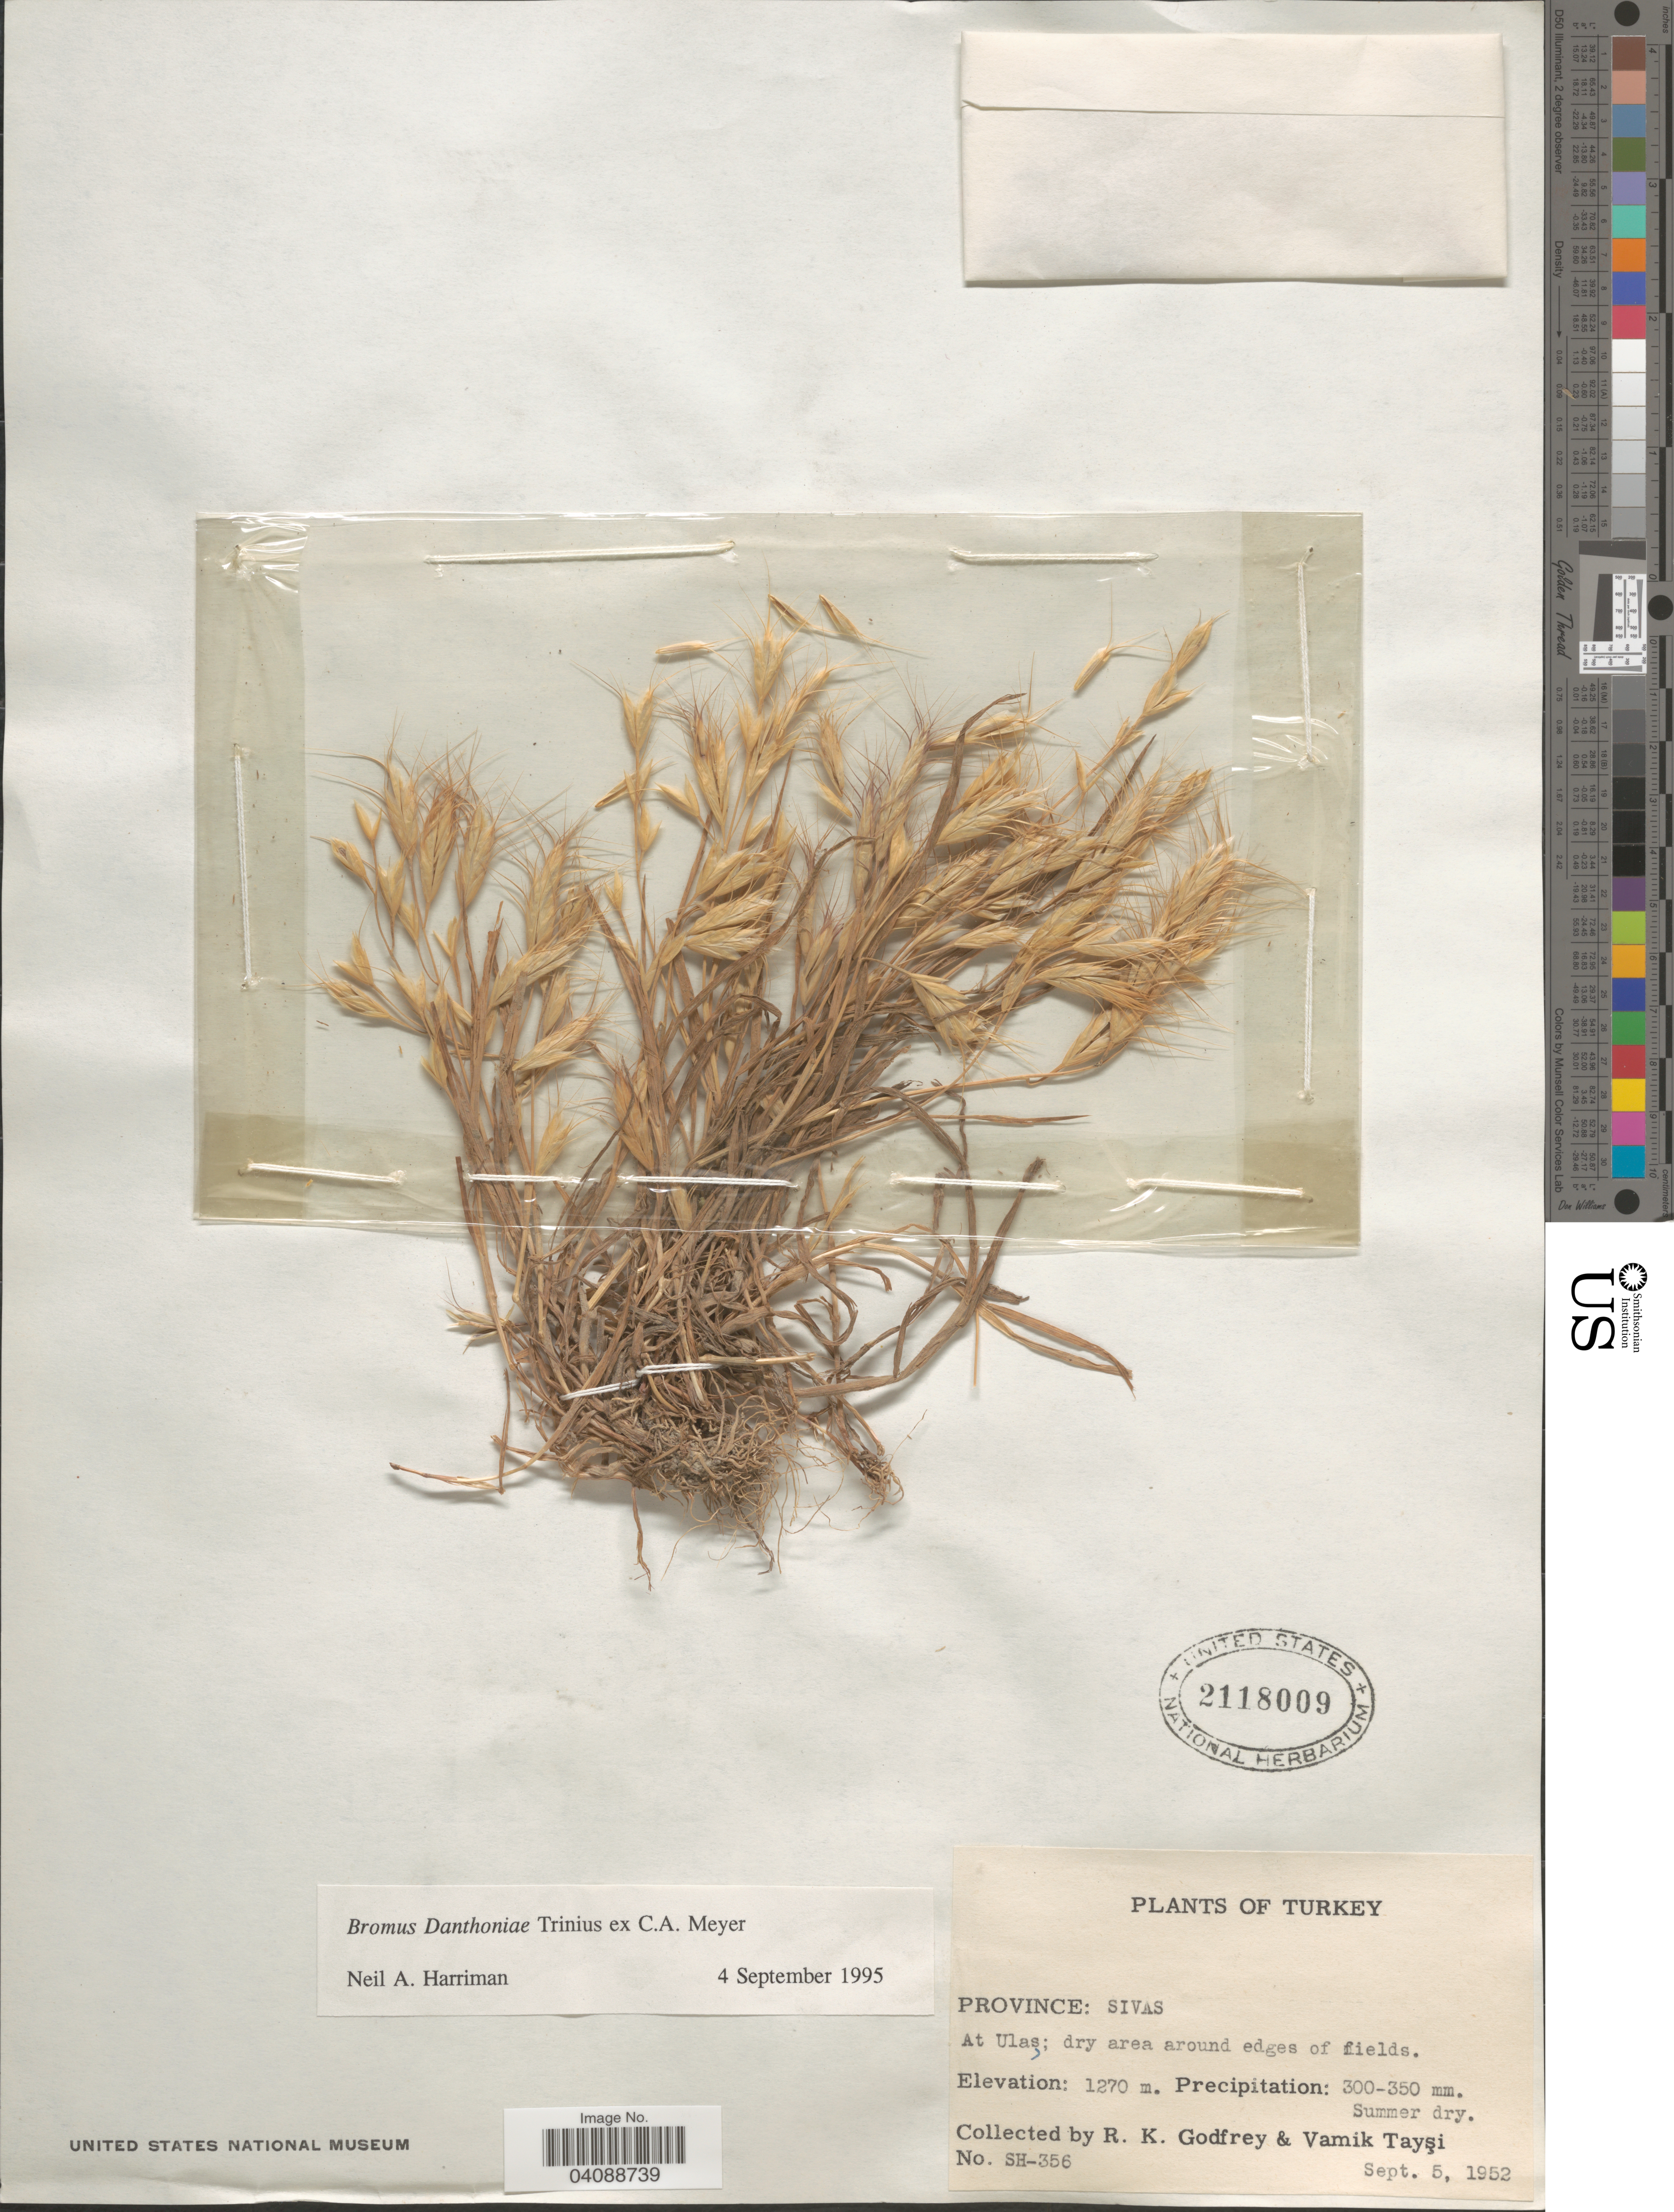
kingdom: Plantae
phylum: Tracheophyta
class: Liliopsida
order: Poales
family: Poaceae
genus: Bromus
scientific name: Bromus danthoniae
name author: Trin. ex C.A. Mey.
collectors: R. K. Godfrey & V. Taysi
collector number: SH-356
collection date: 1952-09-05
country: Turkey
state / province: Sivas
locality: At Ulas: dry area around edges of fields.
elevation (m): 1270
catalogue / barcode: US 2118009